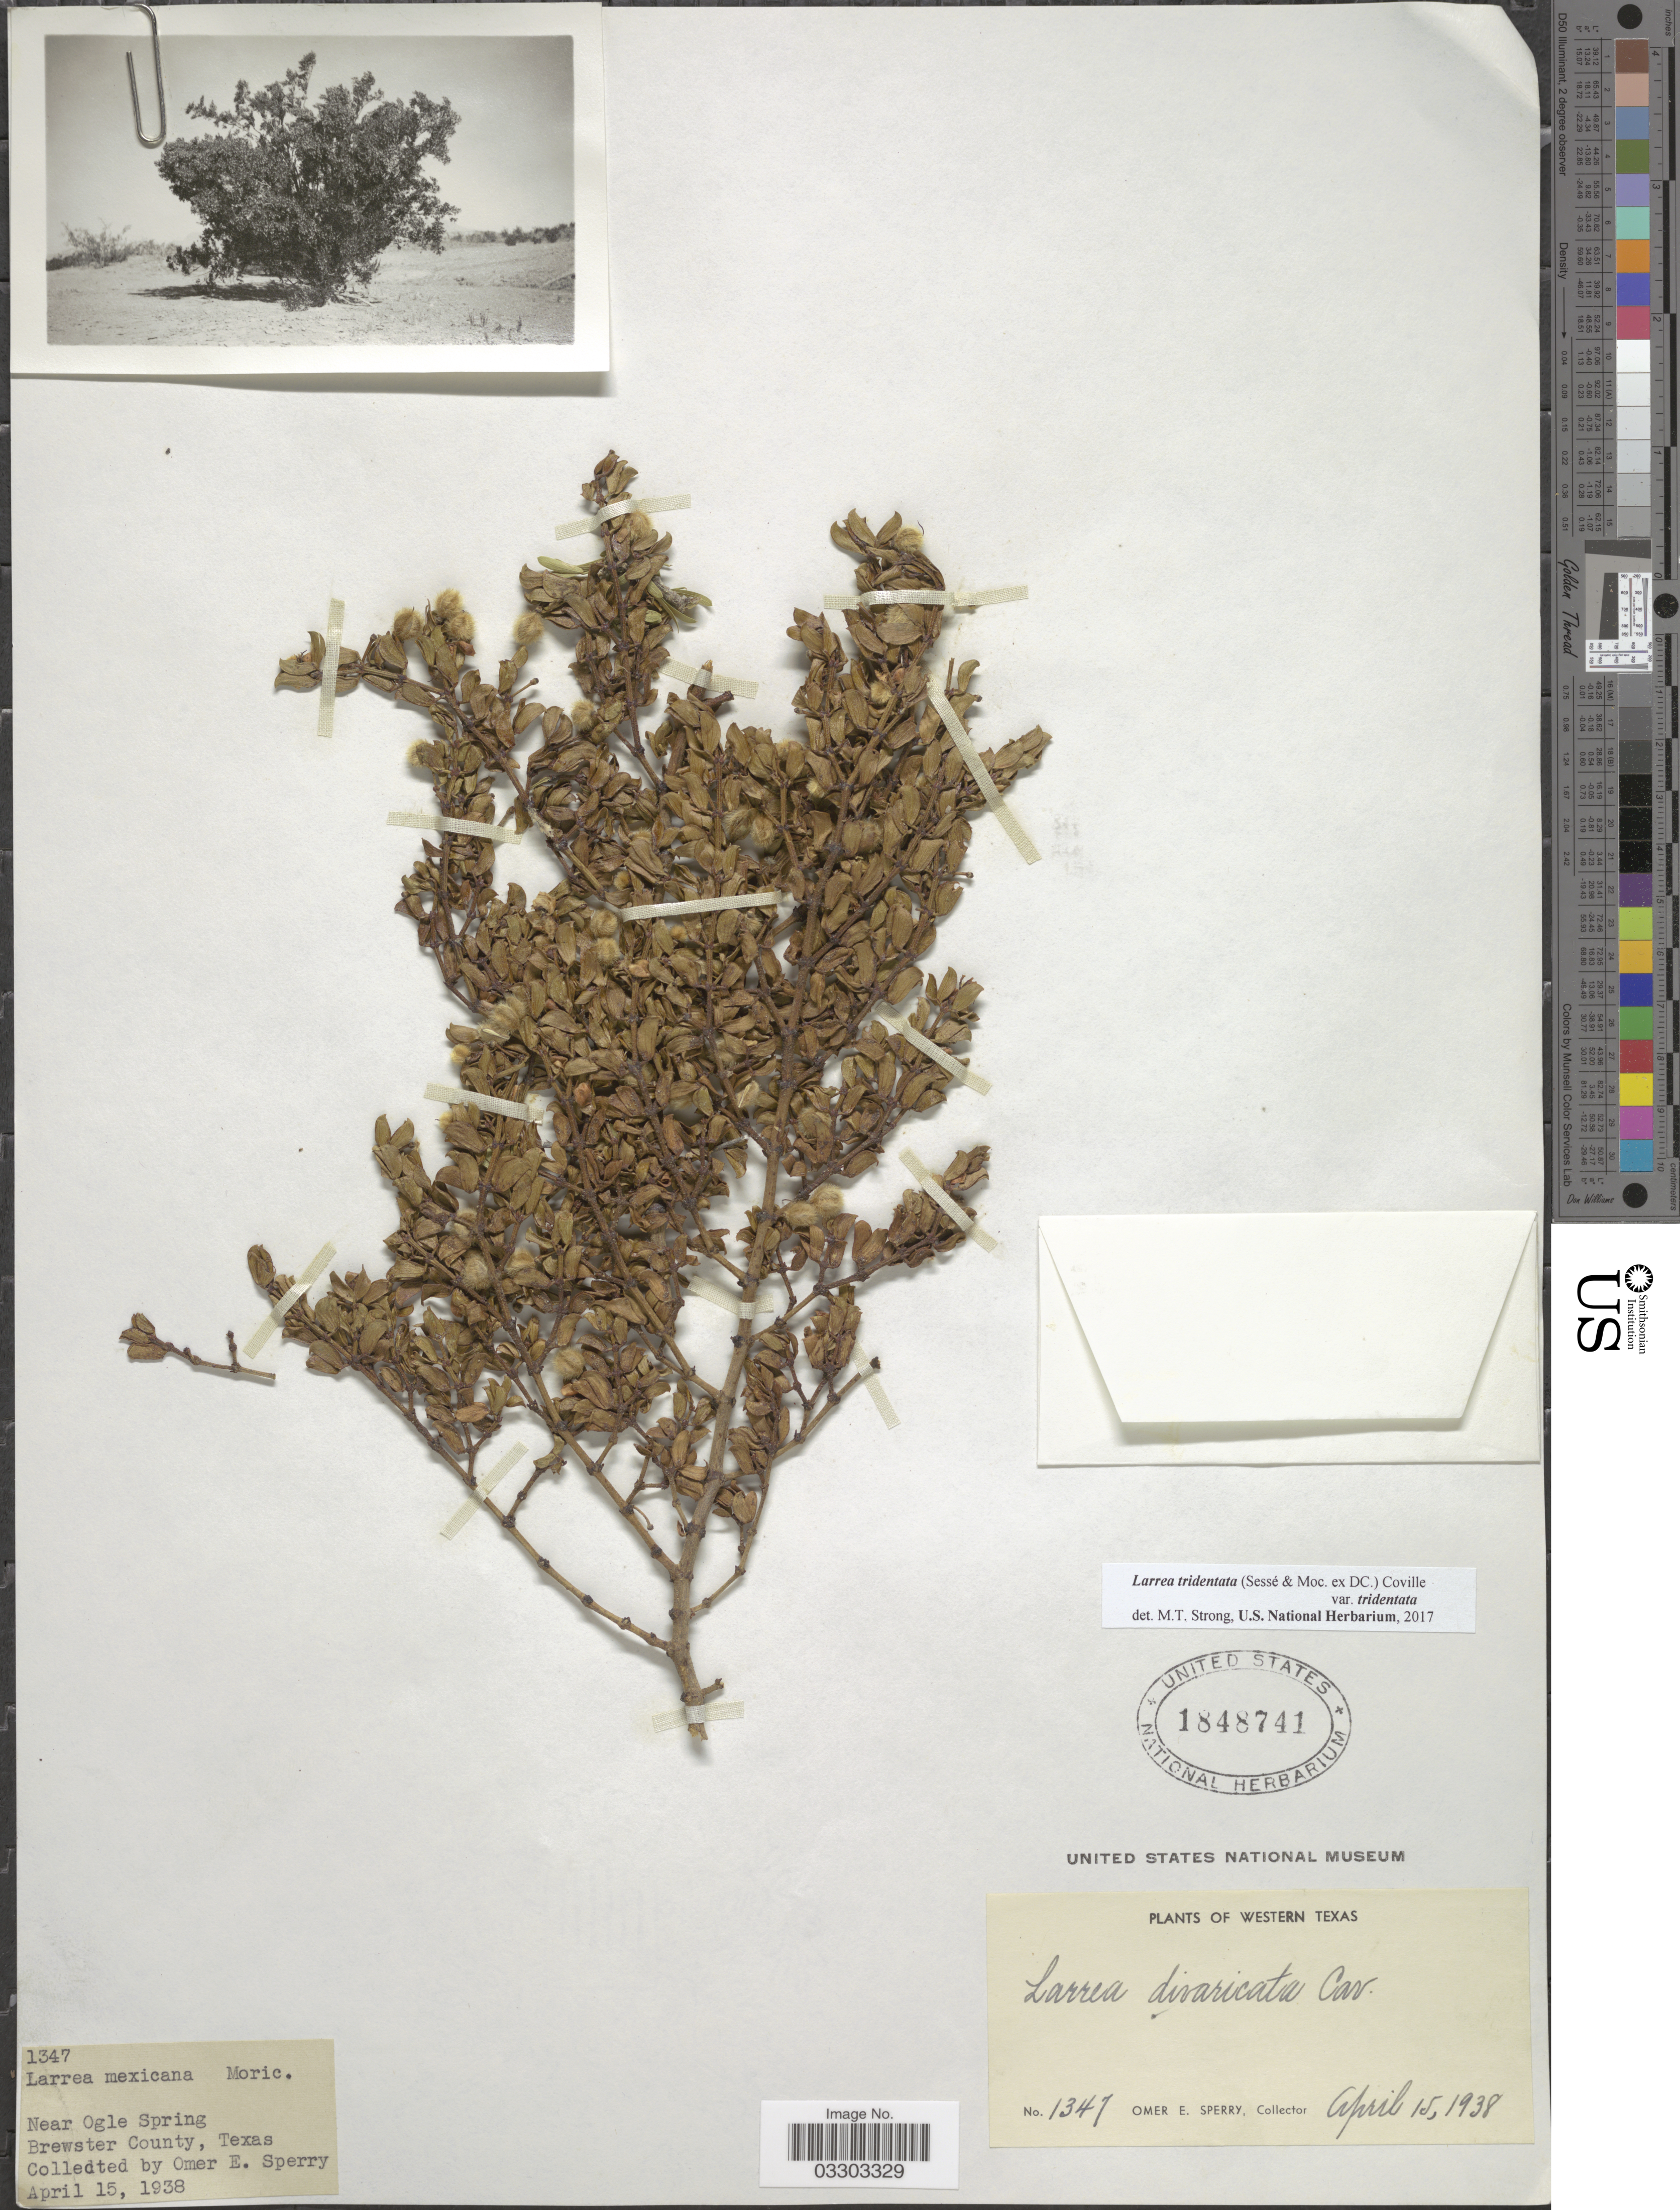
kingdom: Plantae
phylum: Tracheophyta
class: Magnoliopsida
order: Zygophyllales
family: Zygophyllaceae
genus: Larrea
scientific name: Larrea tridentata var. tridentata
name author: (Sessé & Moc. ex DC.) Coville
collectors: O. E. Sperry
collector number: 1347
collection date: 1938-04-15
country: United States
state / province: Texas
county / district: Brewster Co.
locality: Western Texas. Near Ogle Spring.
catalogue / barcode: US 1848741